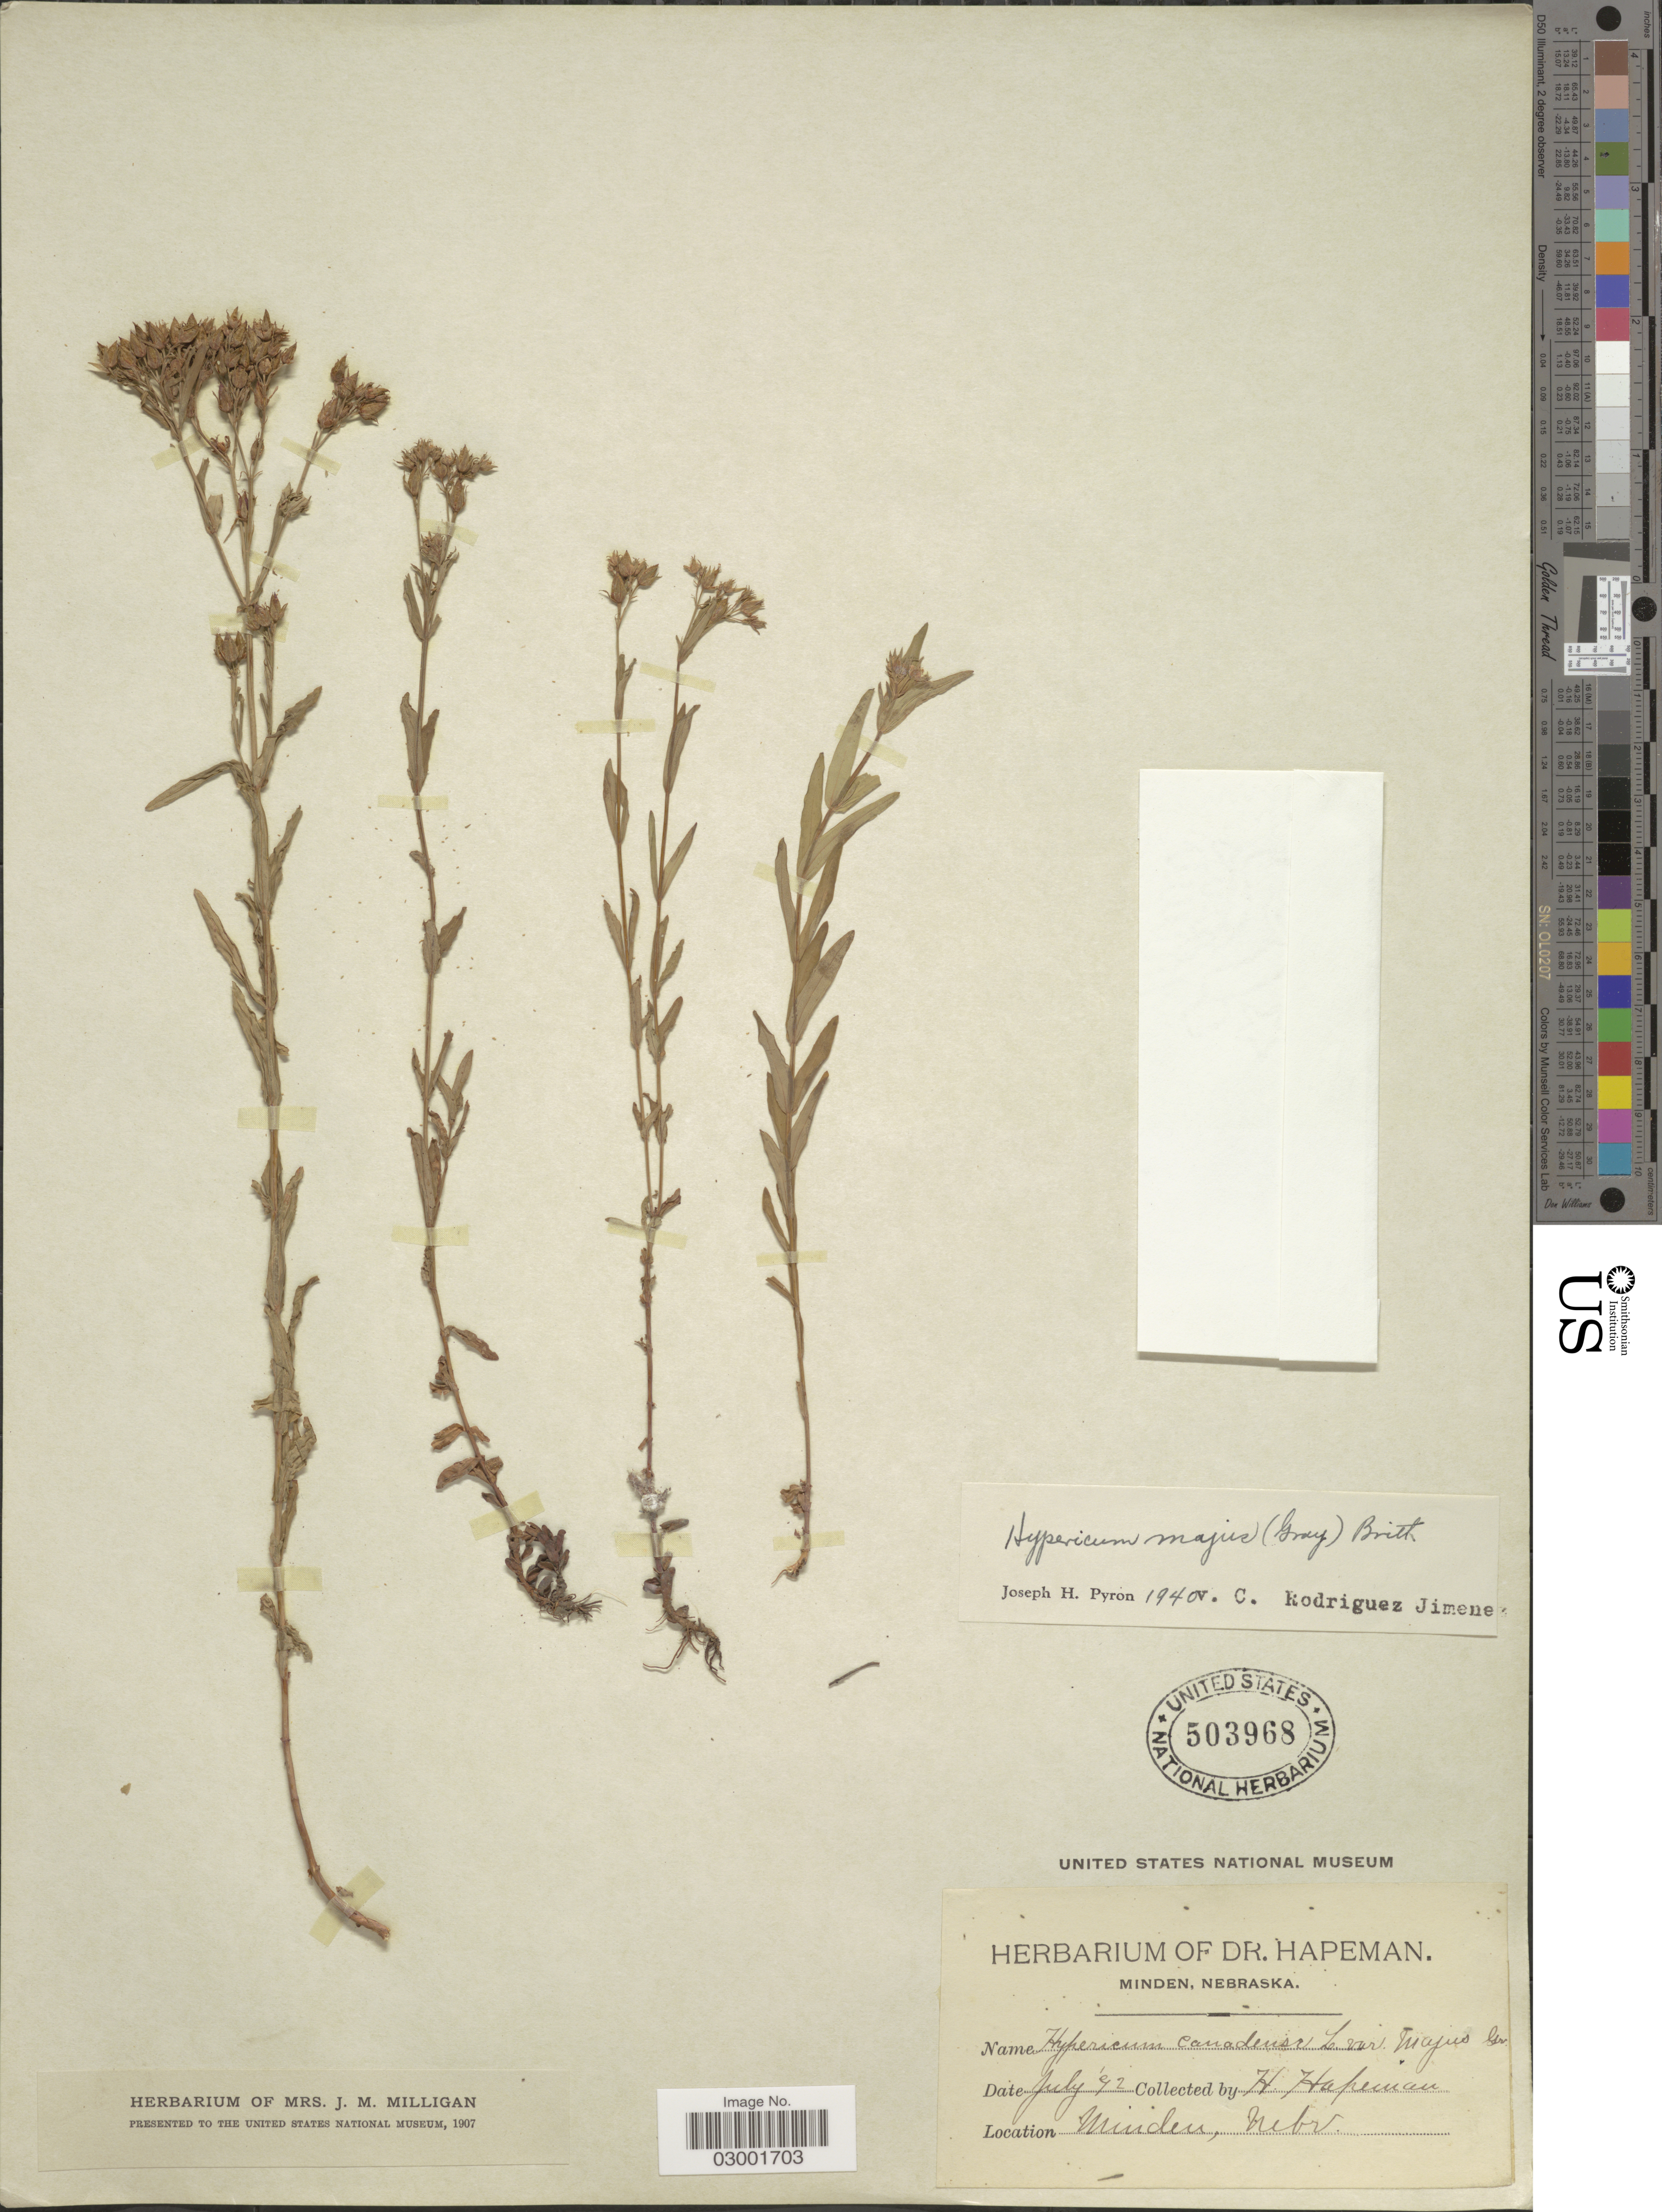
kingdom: Plantae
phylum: Tracheophyta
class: Magnoliopsida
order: Malpighiales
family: Hypericaceae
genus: Hypericum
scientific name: Hypericum majus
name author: (A. Gray) Britton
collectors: H. Hapeman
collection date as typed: Transcribed d/m/y: /7/92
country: United States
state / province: Nebraska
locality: Minden, Nebr.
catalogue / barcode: US 503968